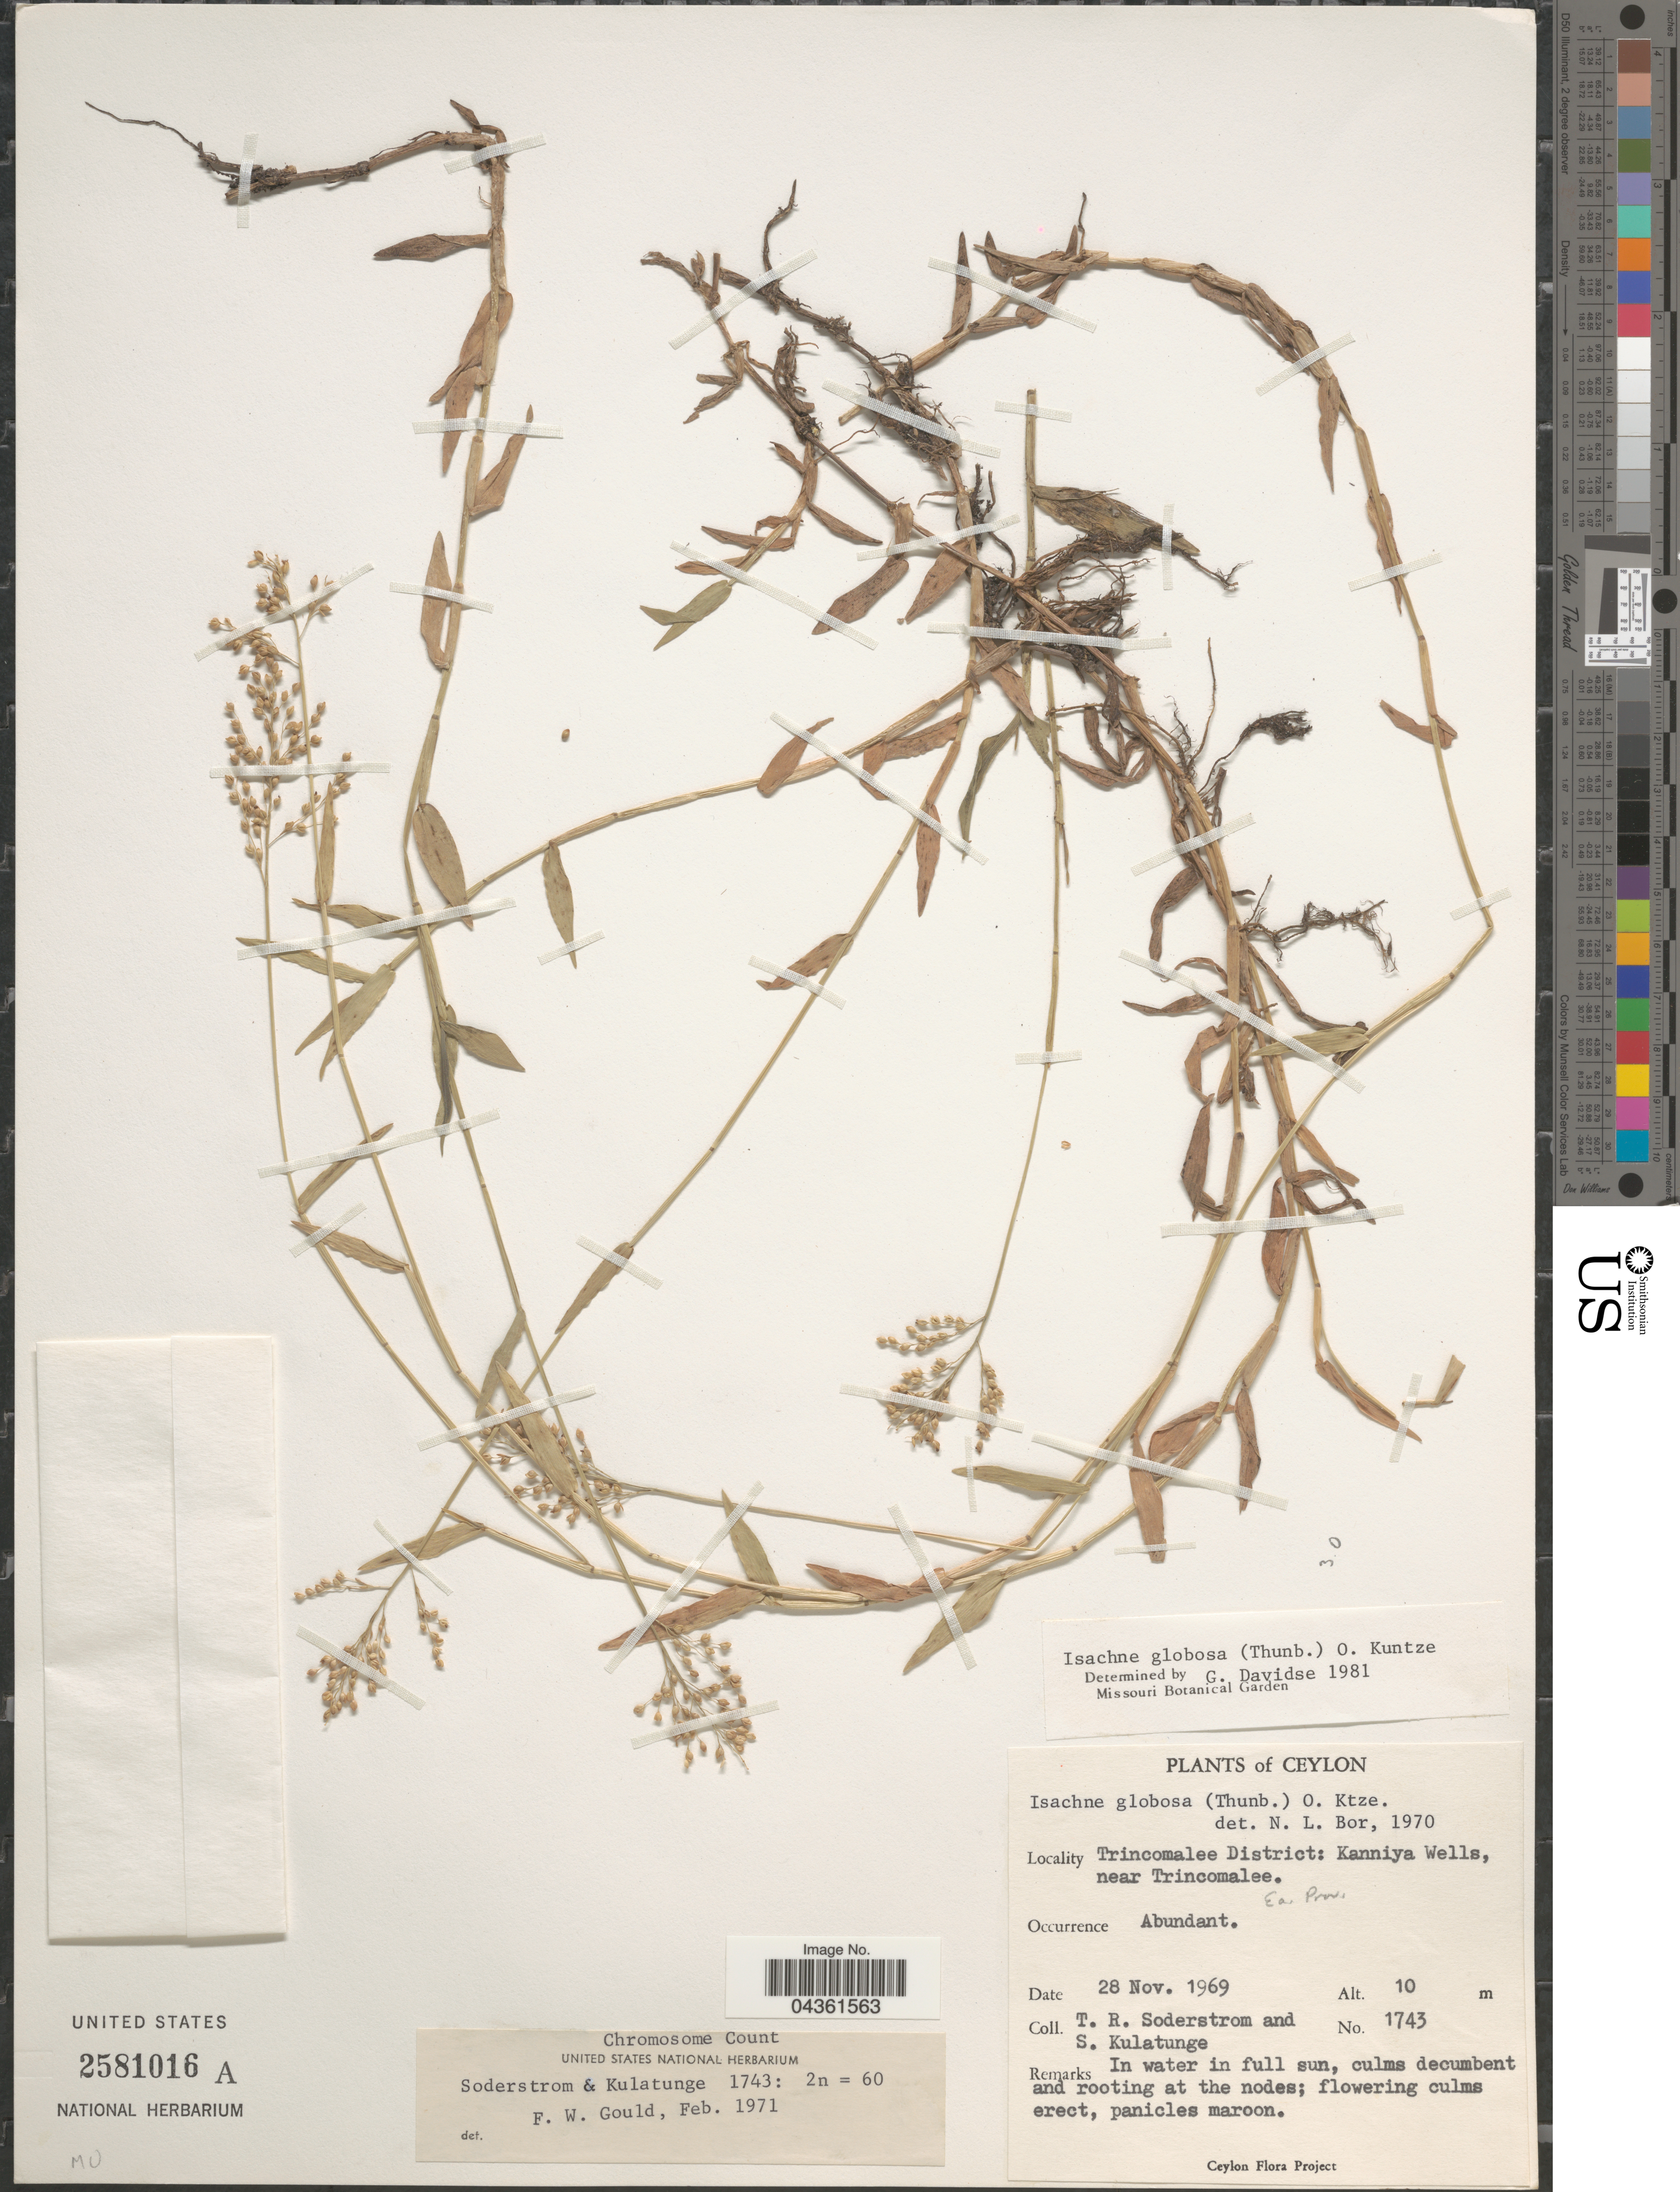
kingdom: Plantae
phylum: Tracheophyta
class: Liliopsida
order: Poales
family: Poaceae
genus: Isachne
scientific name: Isachne globosa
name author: (Thunb.) Kuntze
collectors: T. R. Soderstrom & S. Kulatunge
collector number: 1743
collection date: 1969-11-28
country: Sri Lanka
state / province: Eastern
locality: Ceylon. Trincomalee District: Kanniya Wells, near Trincomalee. Ea. Prov.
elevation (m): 10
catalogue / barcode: US 2581016A